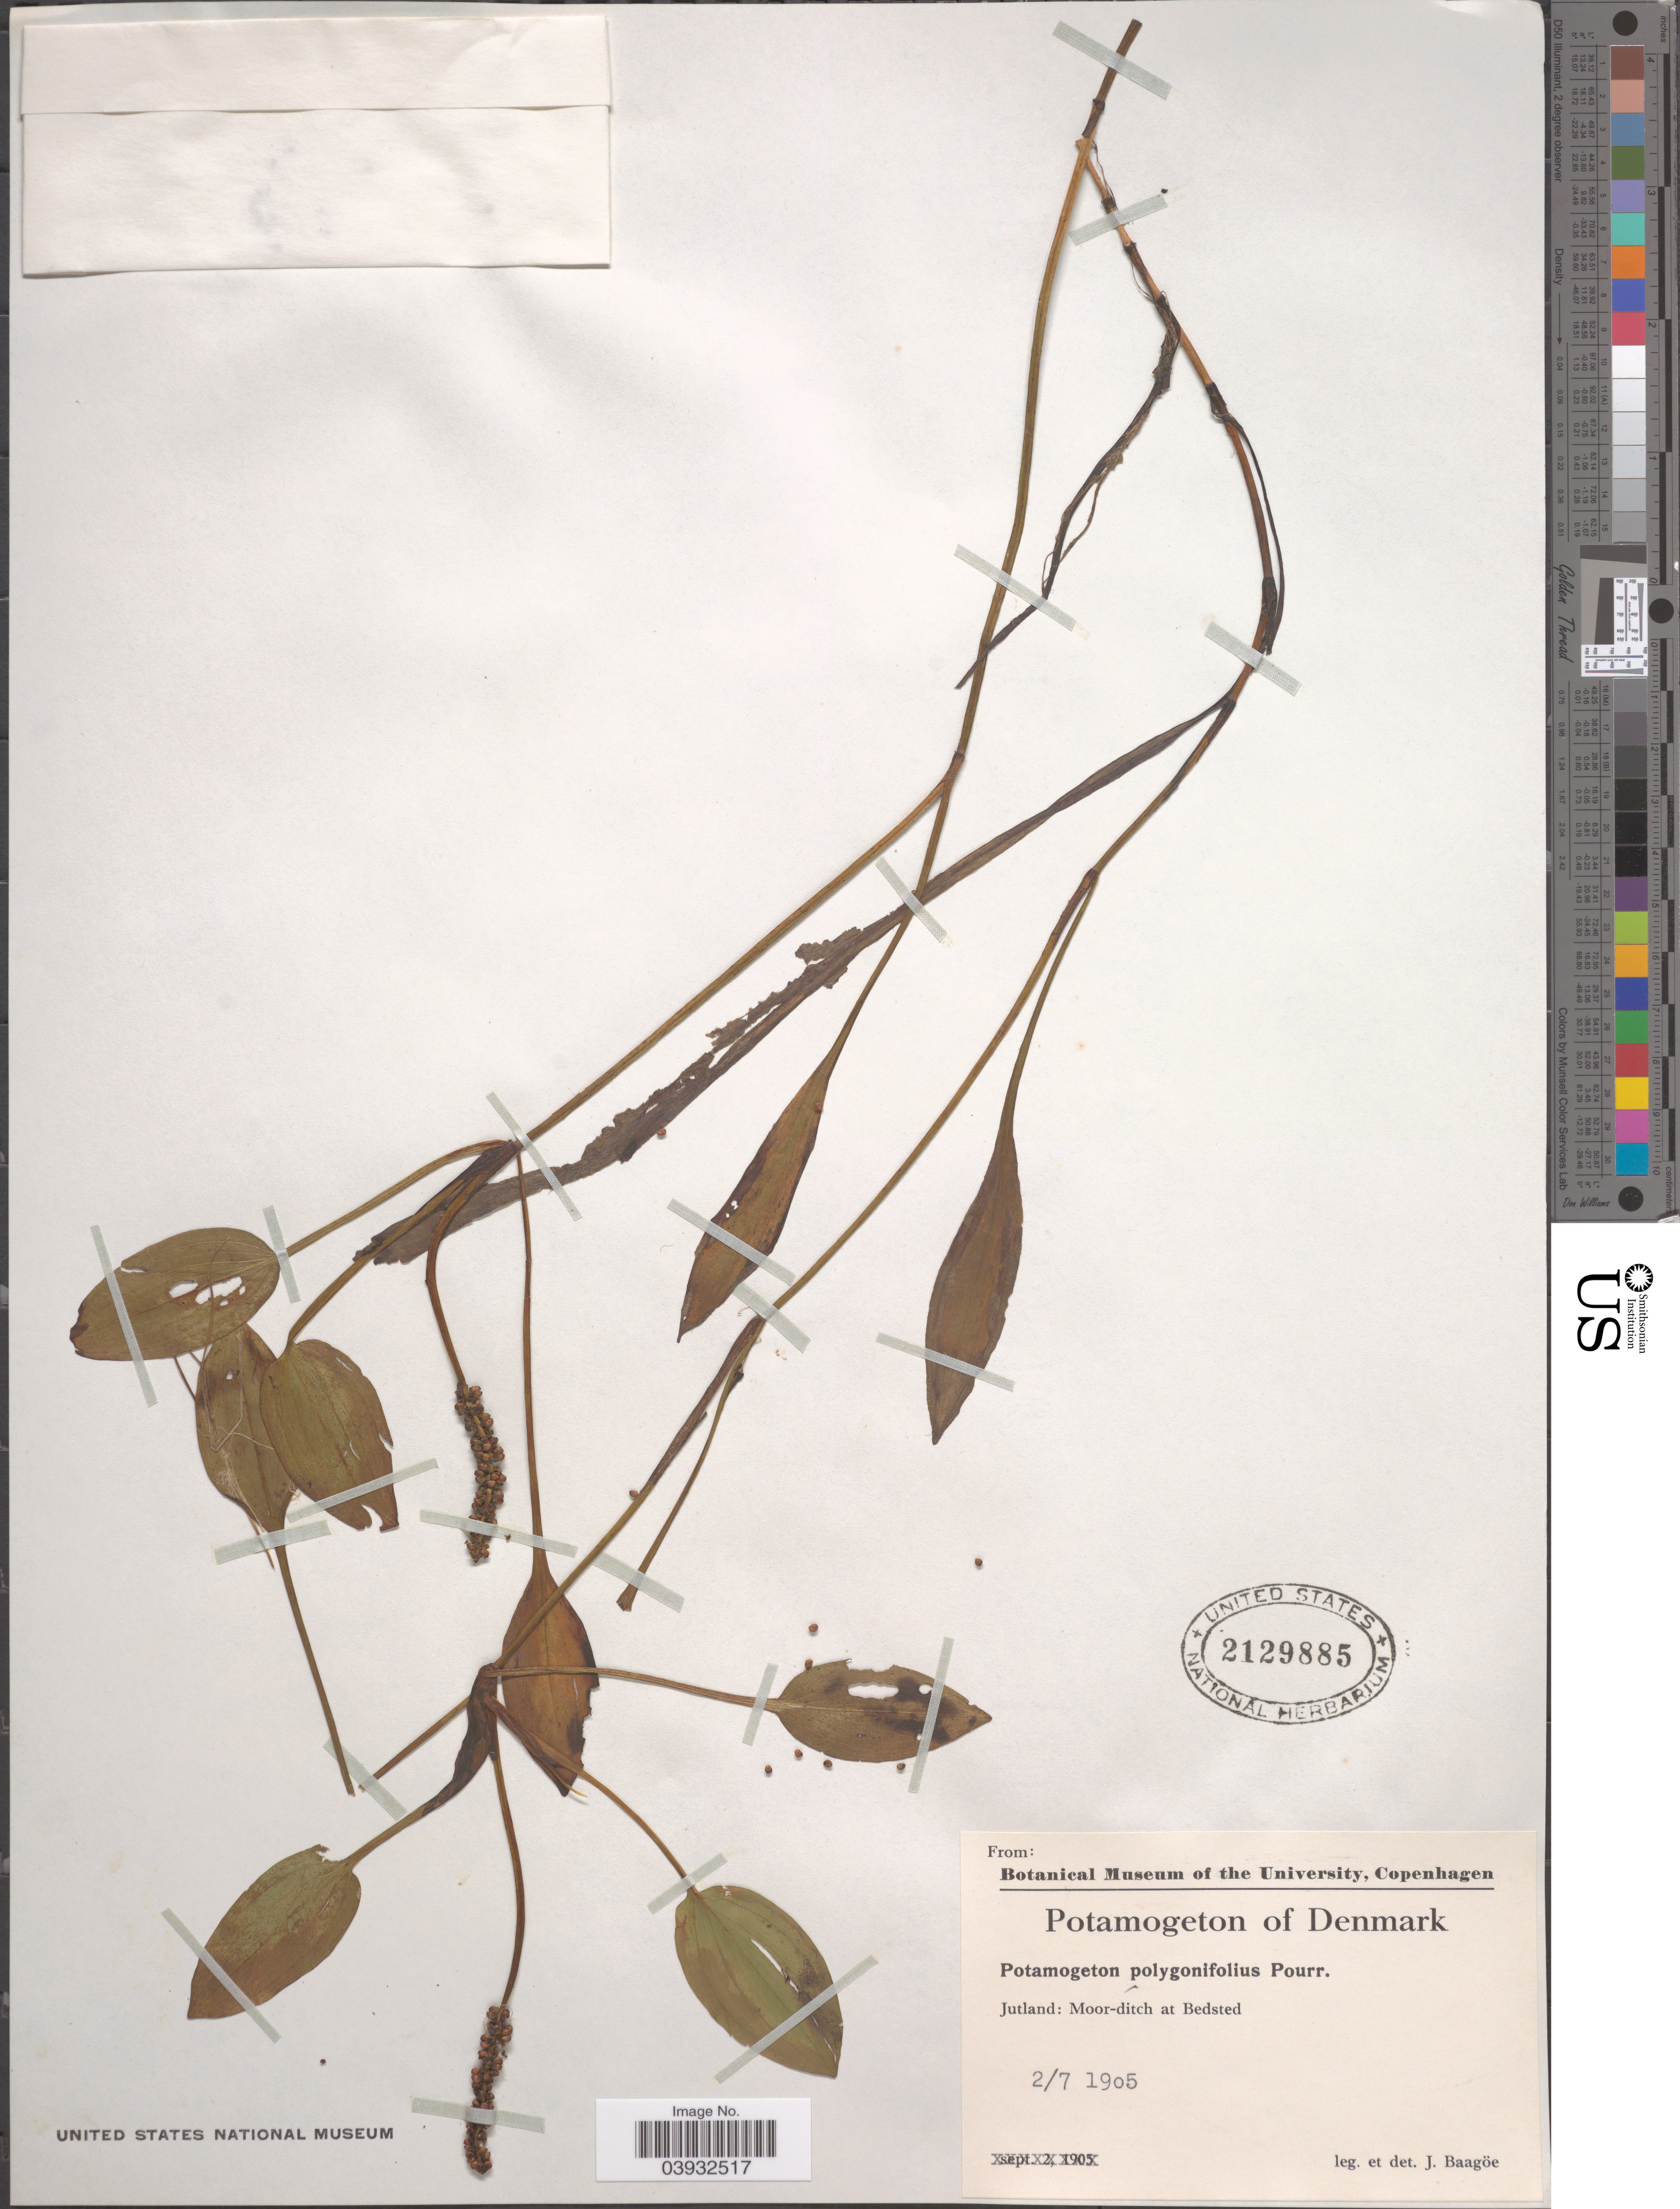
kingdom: Plantae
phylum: Tracheophyta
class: Liliopsida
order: Alismatales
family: Potamogetonaceae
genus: Potamogeton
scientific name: Potamogeton polygonifolius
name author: Pourr.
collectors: J. Baagoe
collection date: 1905-07-02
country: Denmark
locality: Jutland: Moor-ditch at Bedsted.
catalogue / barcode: US 2129885